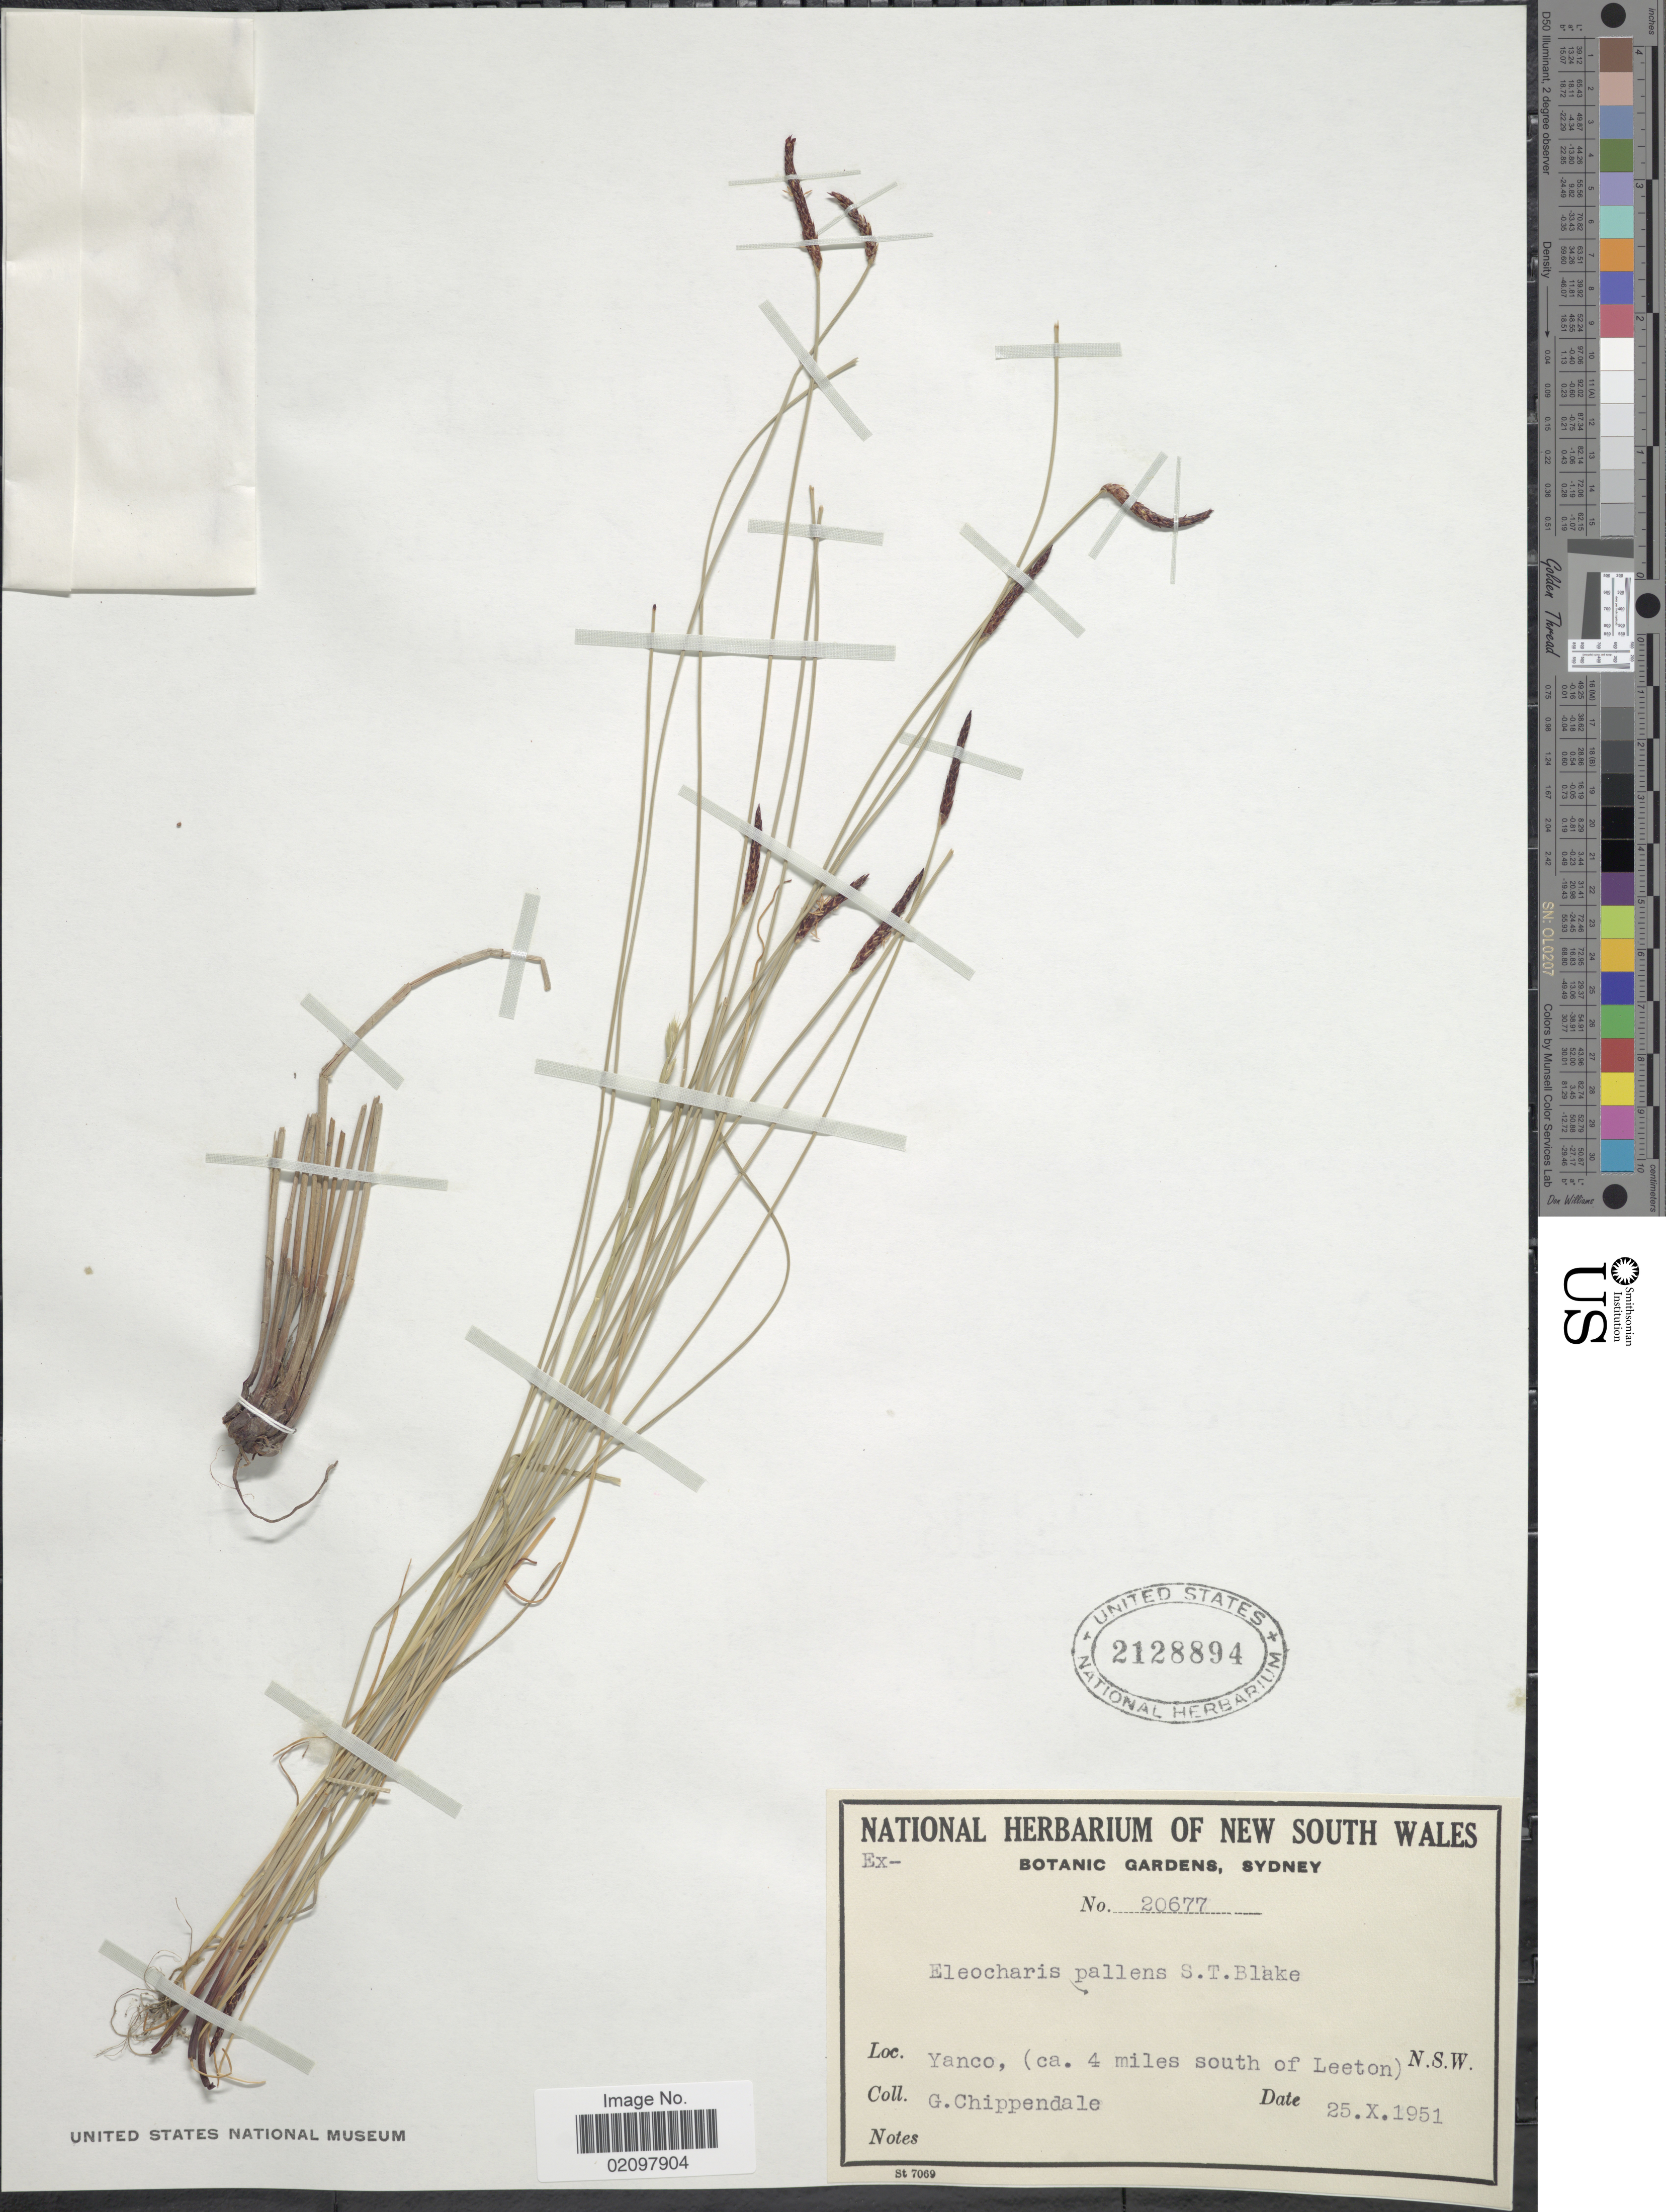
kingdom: Plantae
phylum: Tracheophyta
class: Liliopsida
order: Poales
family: Cyperaceae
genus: Eleocharis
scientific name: Eleocharis pallens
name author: S.T. Blake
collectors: G. Chippendale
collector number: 20677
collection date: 1951-10-25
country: Australia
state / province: New South Wales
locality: Yanco, (ca. 4 miles south of Leeton)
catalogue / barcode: US 2128894